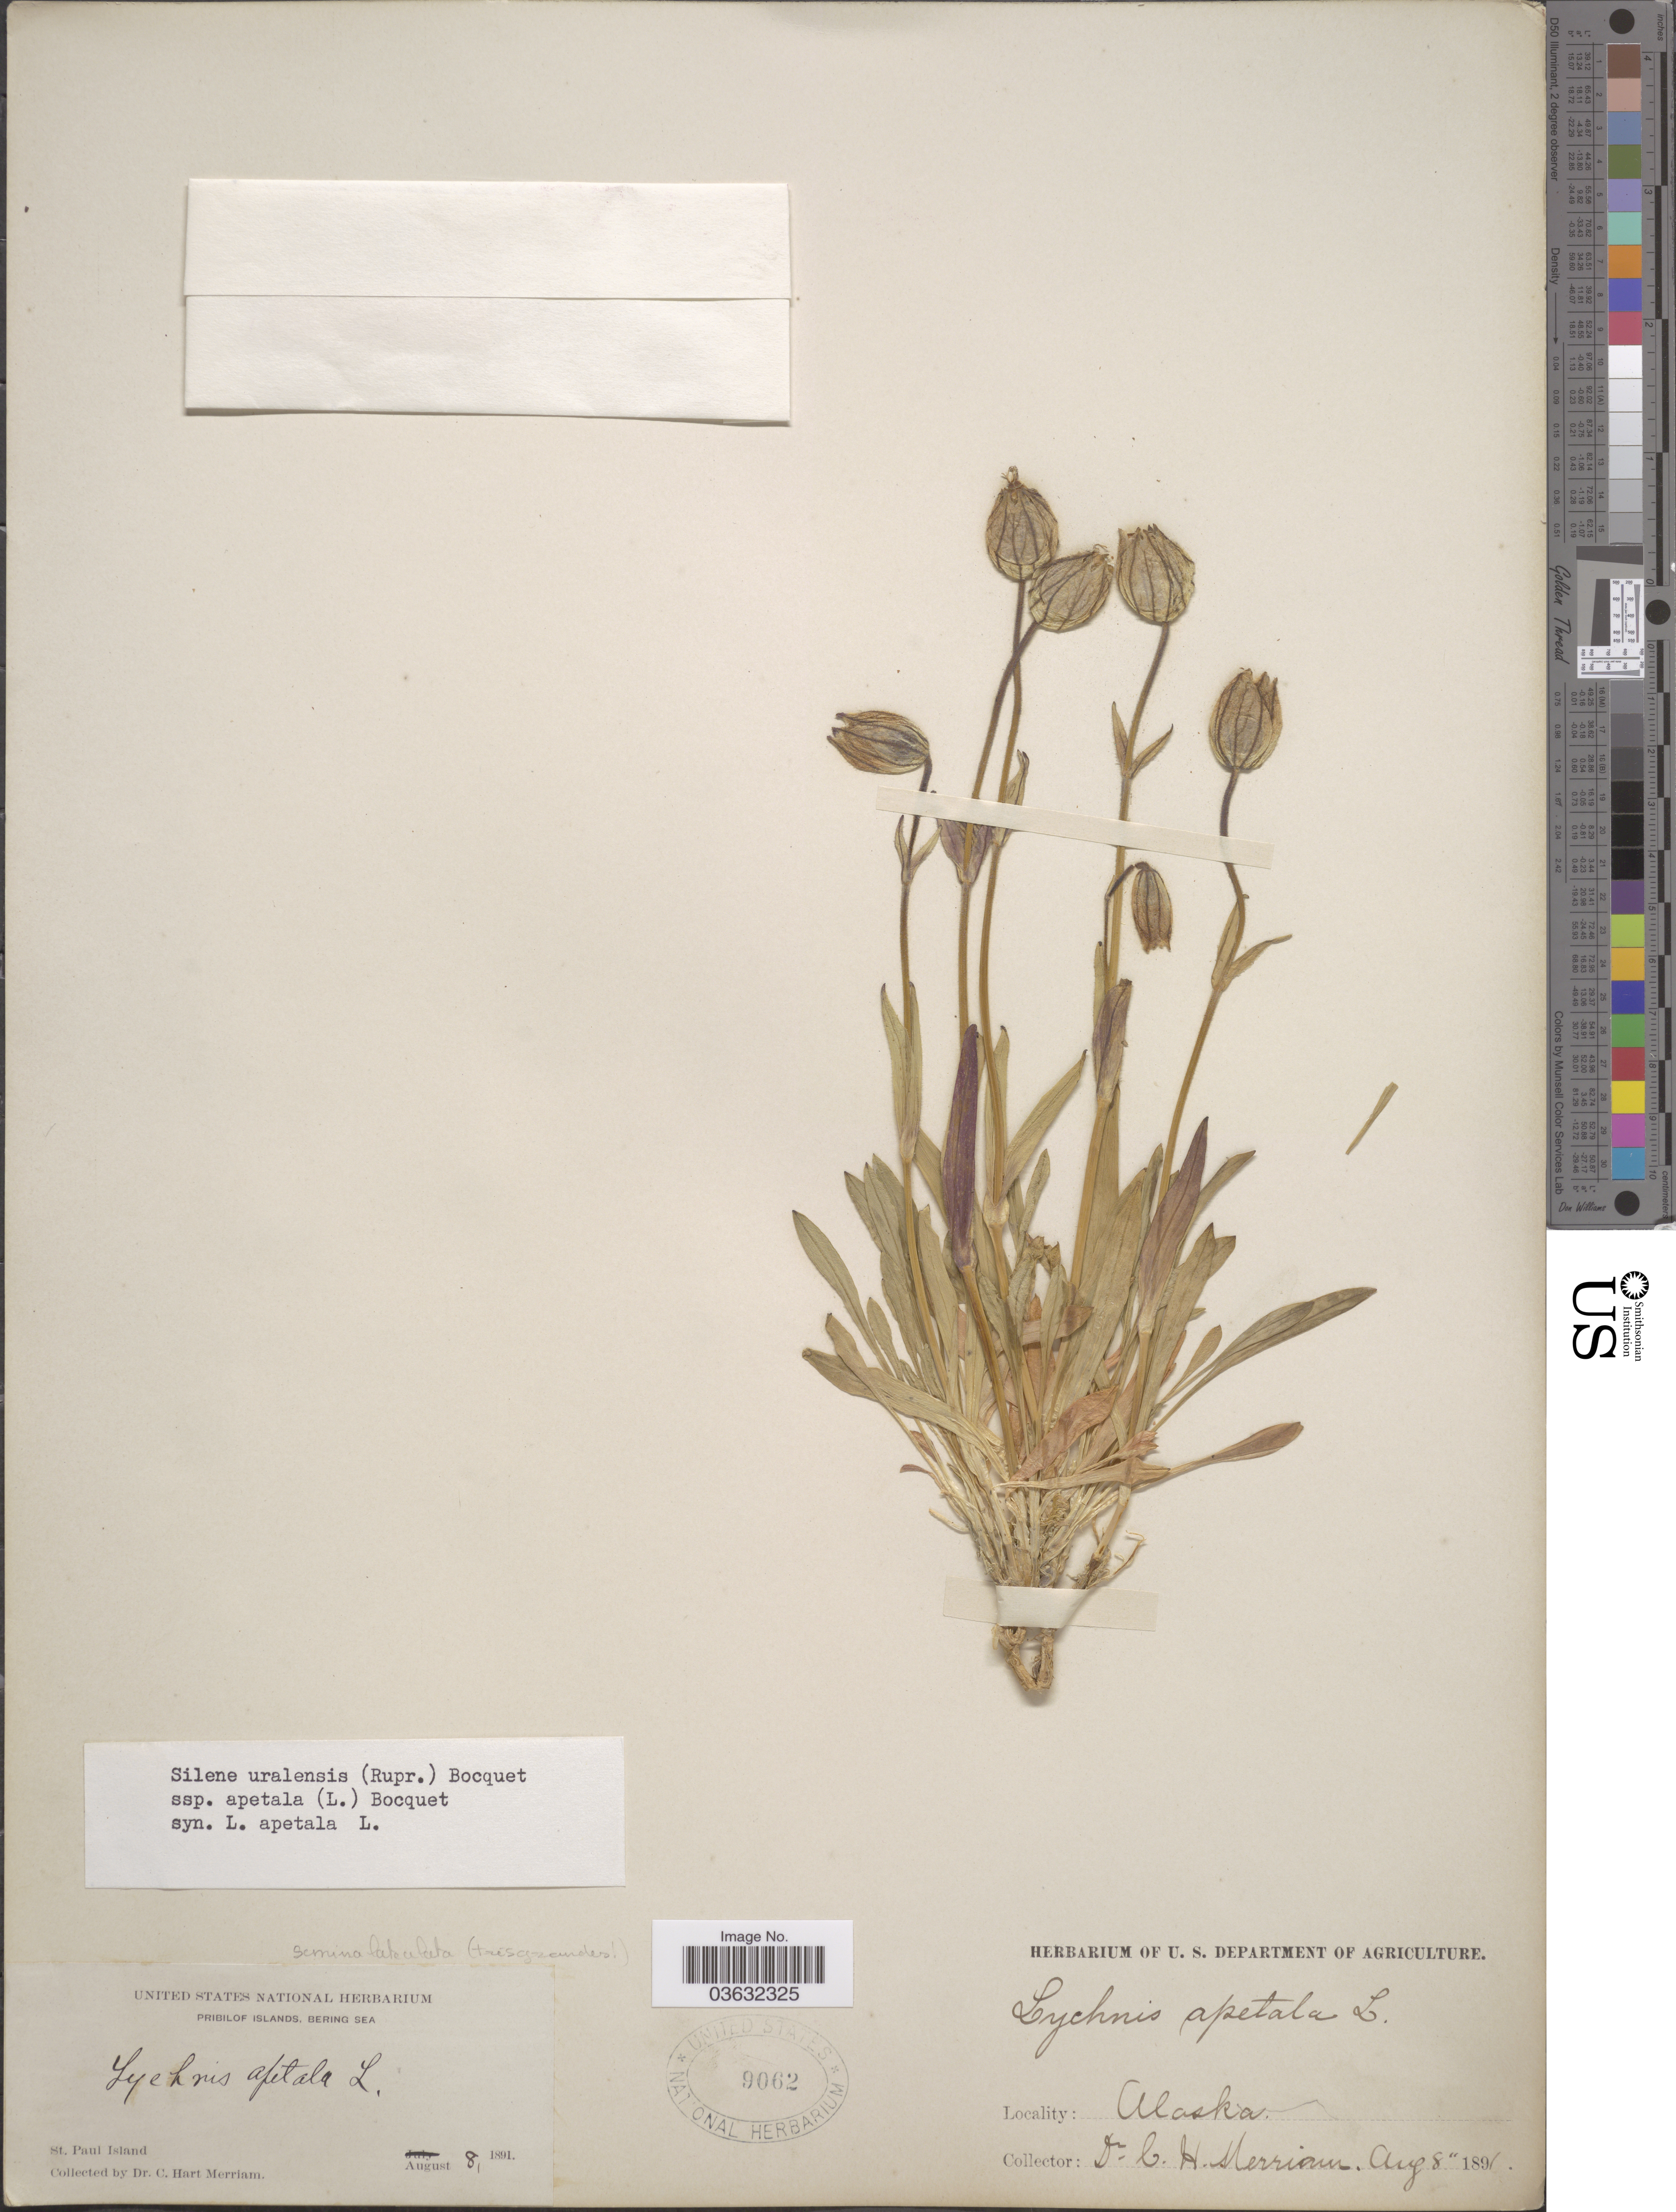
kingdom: Plantae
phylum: Tracheophyta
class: Magnoliopsida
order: Caryophyllales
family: Caryophyllaceae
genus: Silene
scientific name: Silene uralensis subsp. apetala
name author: (L.) Bocquet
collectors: C. Merriam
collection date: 1891-08-08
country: United States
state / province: Alaska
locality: Pribilof Islands, Bering Sea. St. Paul Island.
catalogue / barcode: US 9062